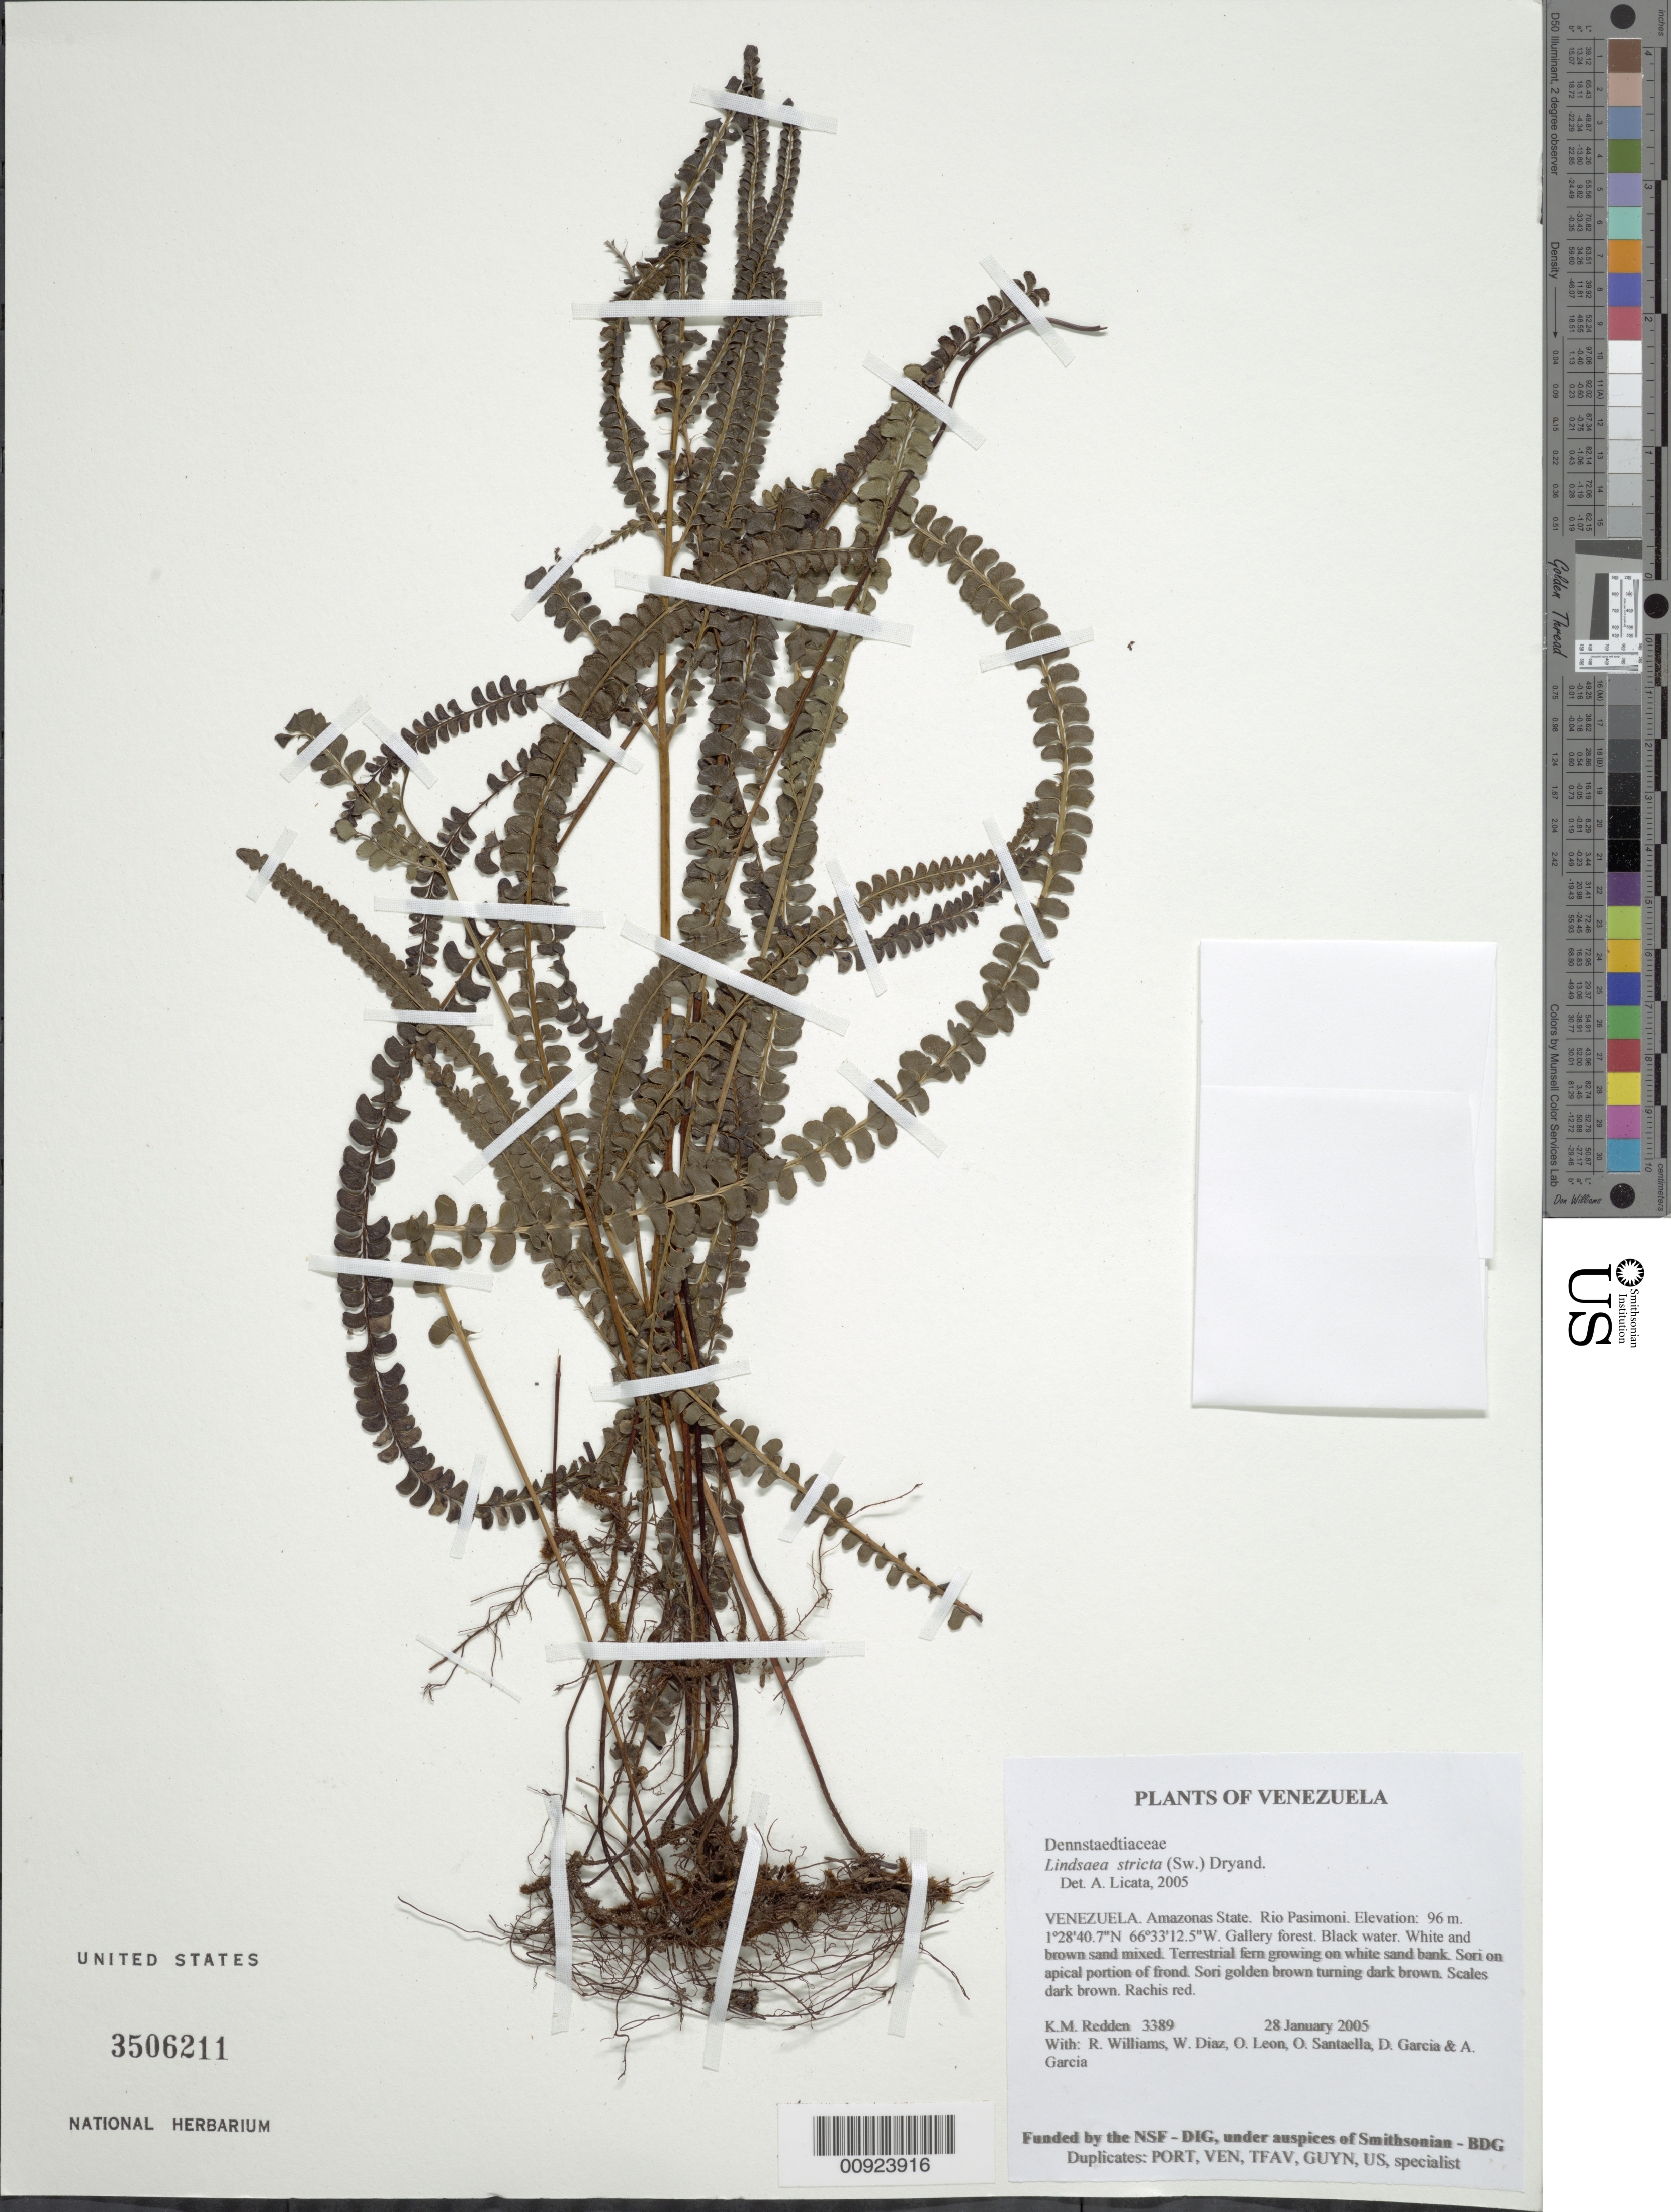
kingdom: Plantae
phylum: Tracheophyta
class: Polypodiopsida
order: Polypodiales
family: Lindsaeaceae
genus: Lindsaea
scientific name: Lindsaea stricta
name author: (Sw.) Dryand.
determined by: Licata, A., (PORT), Univ. Nac. Exp. de los Llanos Ezequiel Zamora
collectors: K. M. Redden, R. Williams, W. Díaz P., O. León, O. Santaella, D. Garcia & A. Garcia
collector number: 3389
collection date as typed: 28 January 2005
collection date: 2005-01-28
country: Venezuela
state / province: Amazonas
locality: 06 - Rio Pasimoni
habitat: Gallery forest. Black water. White and brown sand mixed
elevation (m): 96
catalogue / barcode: US 3506211